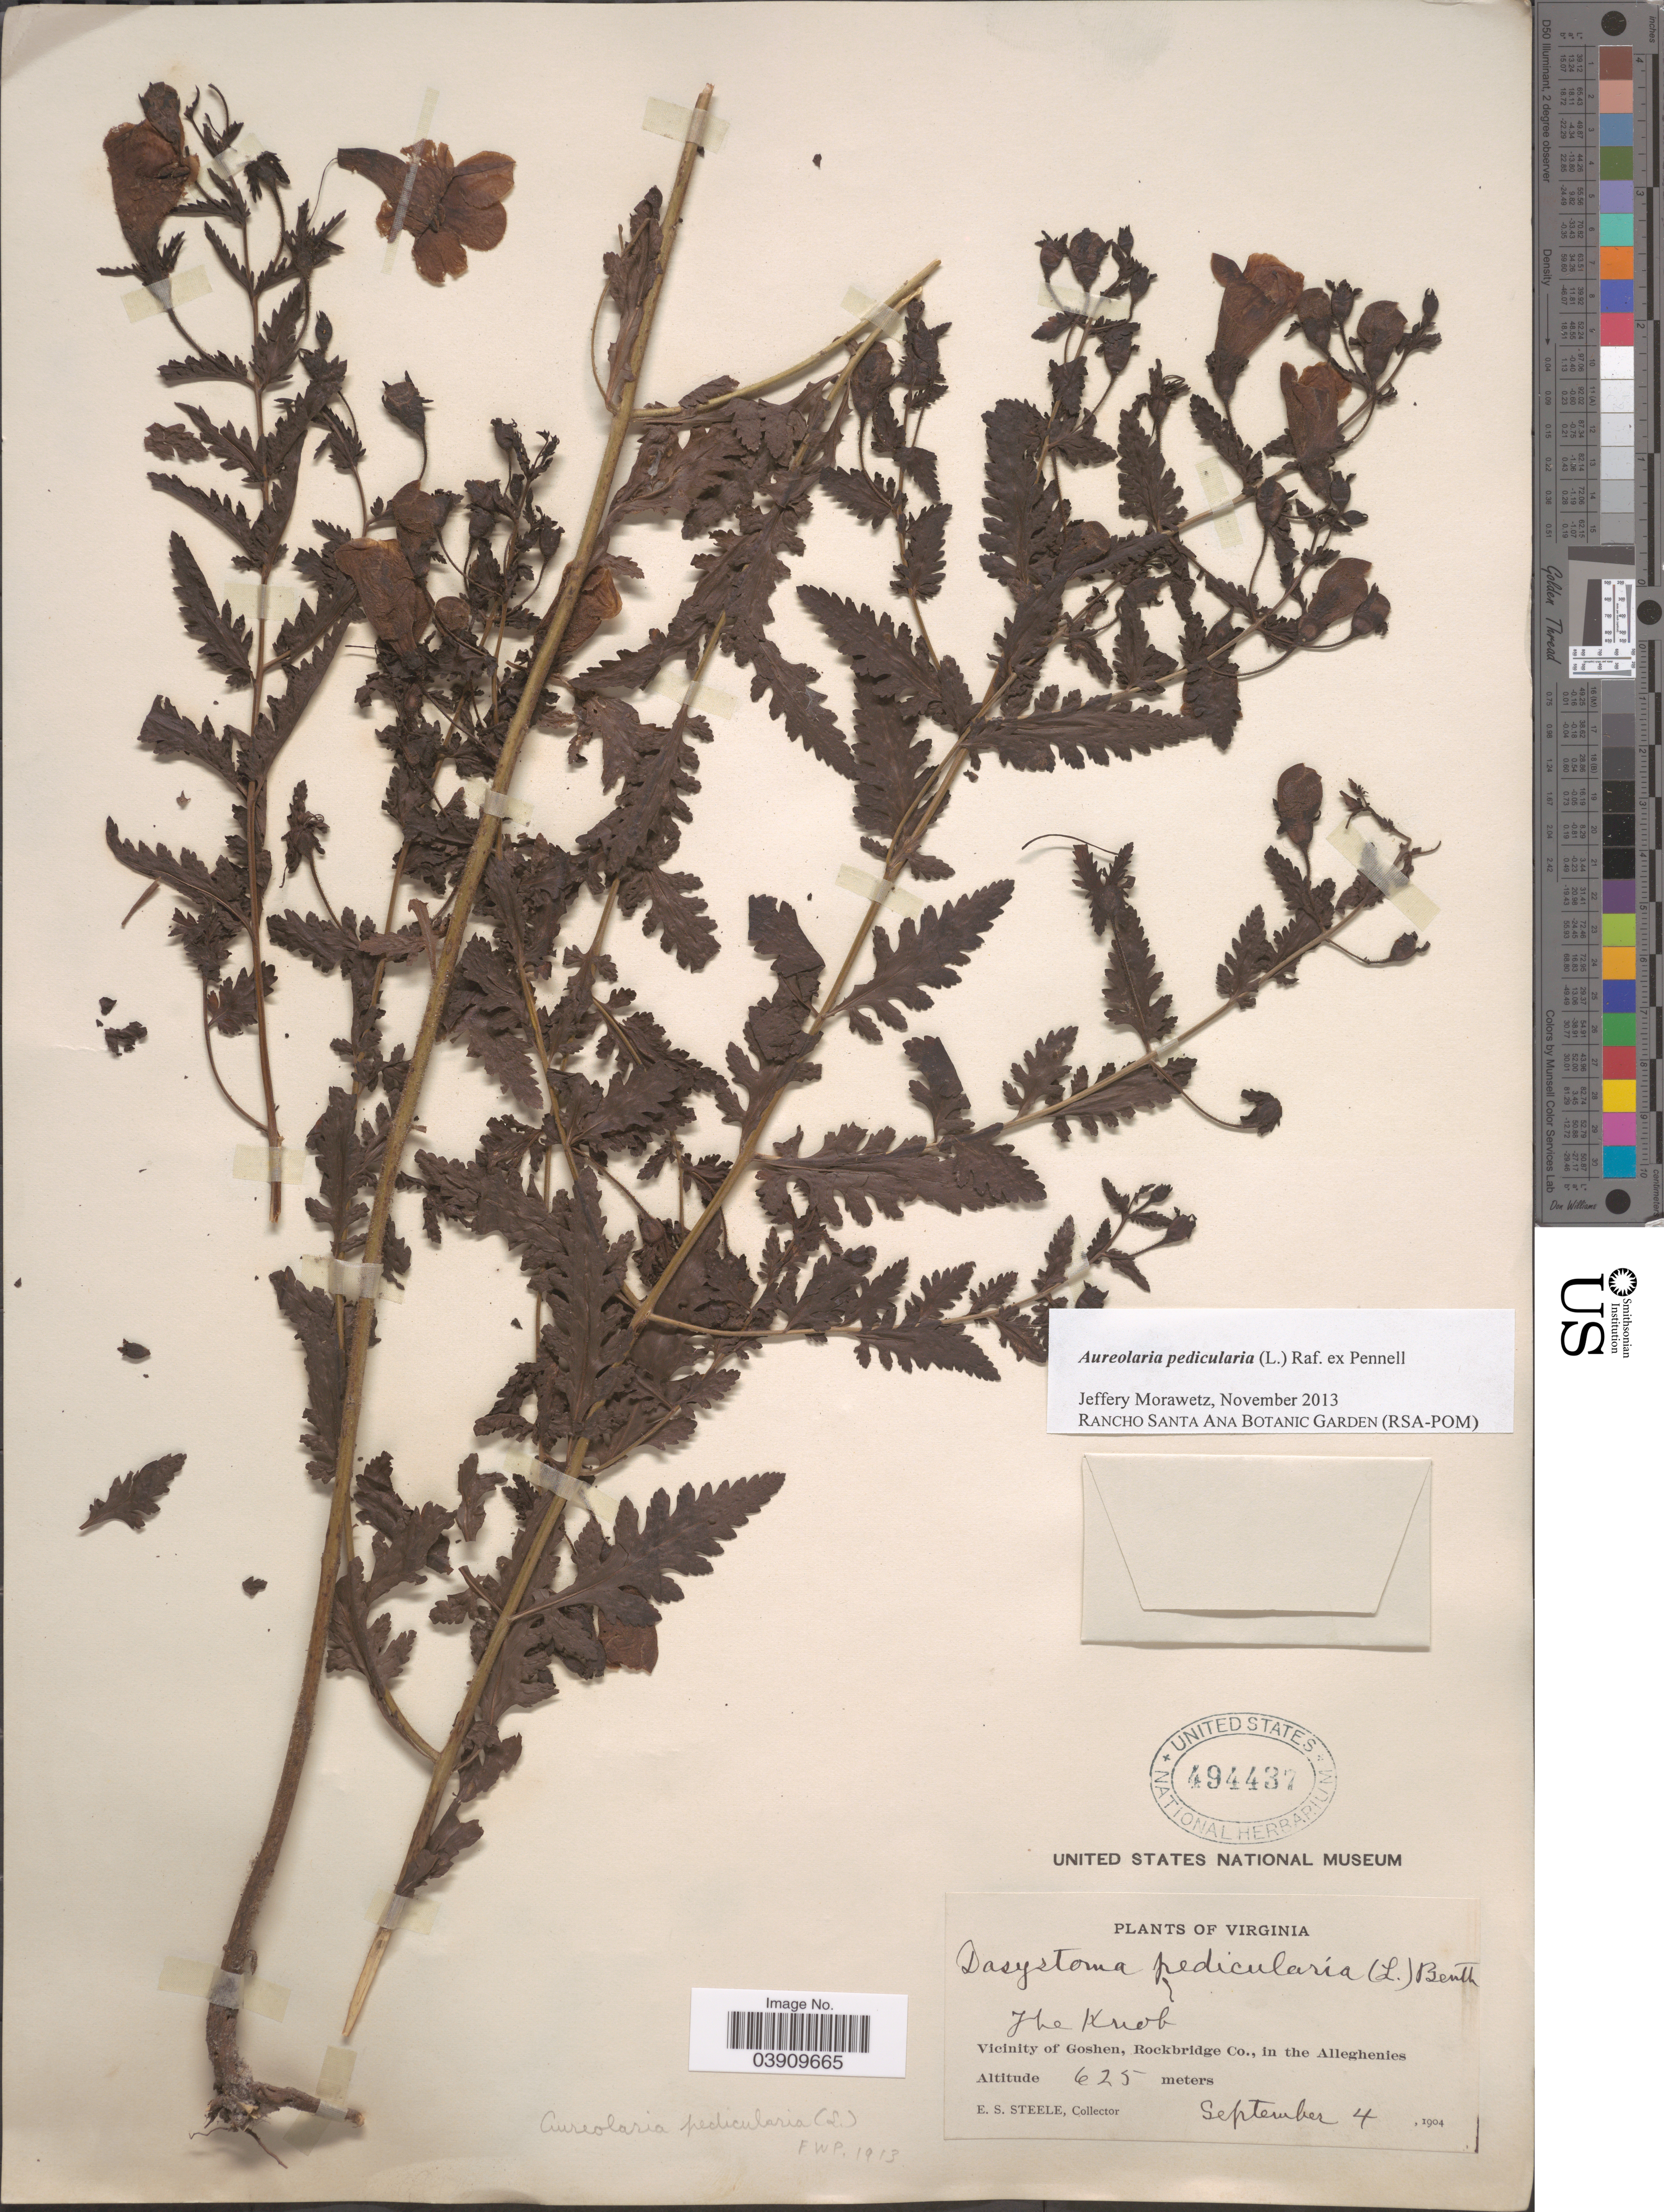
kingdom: Plantae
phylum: Tracheophyta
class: Magnoliopsida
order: Lamiales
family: Orobanchaceae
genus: Aureolaria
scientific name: Aureolaria pedicularia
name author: (L.) Raf. ex Farw.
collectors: E. Steele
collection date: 1904-09-04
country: United States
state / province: Virginia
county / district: Rockbridge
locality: The Knob. Vicinity of Goshen, Rockbridge Co., in the Allghenies.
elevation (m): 625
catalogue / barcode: US 494437